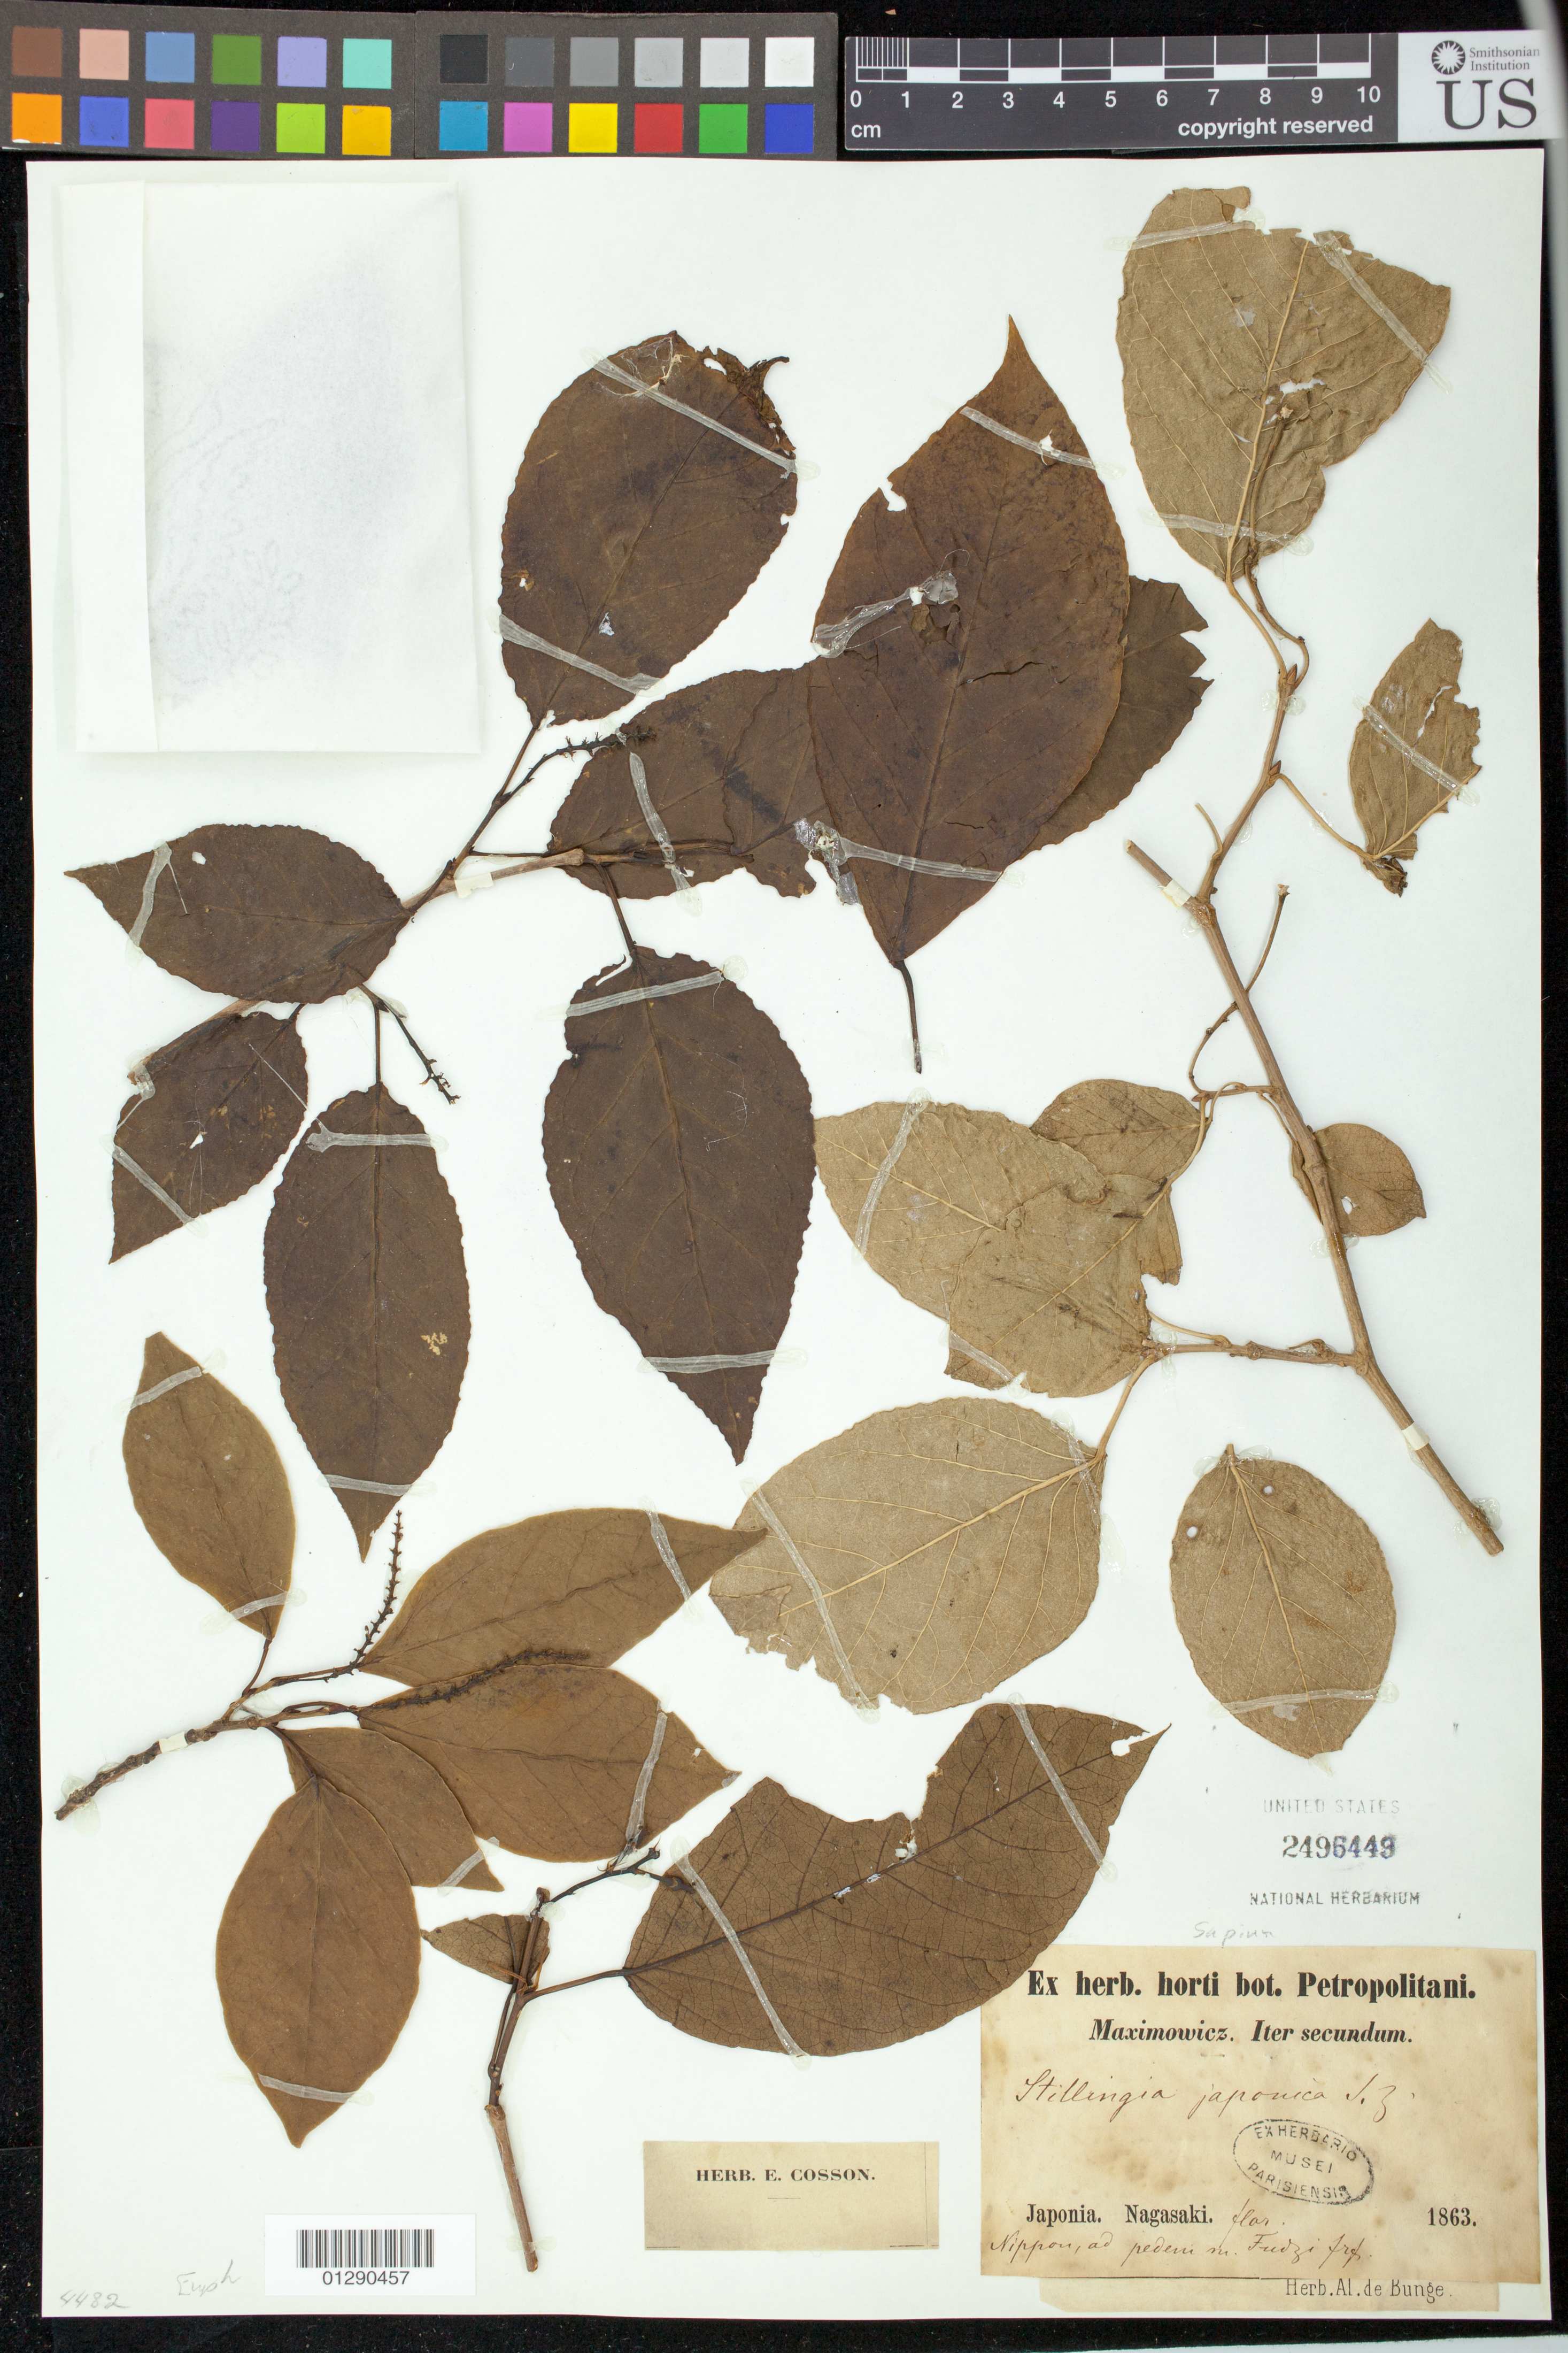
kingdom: Plantae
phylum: Tracheophyta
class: Magnoliopsida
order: Malpighiales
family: Euphorbiaceae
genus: Sapium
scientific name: Sapium japonicum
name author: (Siebold & Zucc.) Pax & K. Hoffm.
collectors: A. Bunge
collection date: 1863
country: Japan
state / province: Nagasaki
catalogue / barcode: US 2496449